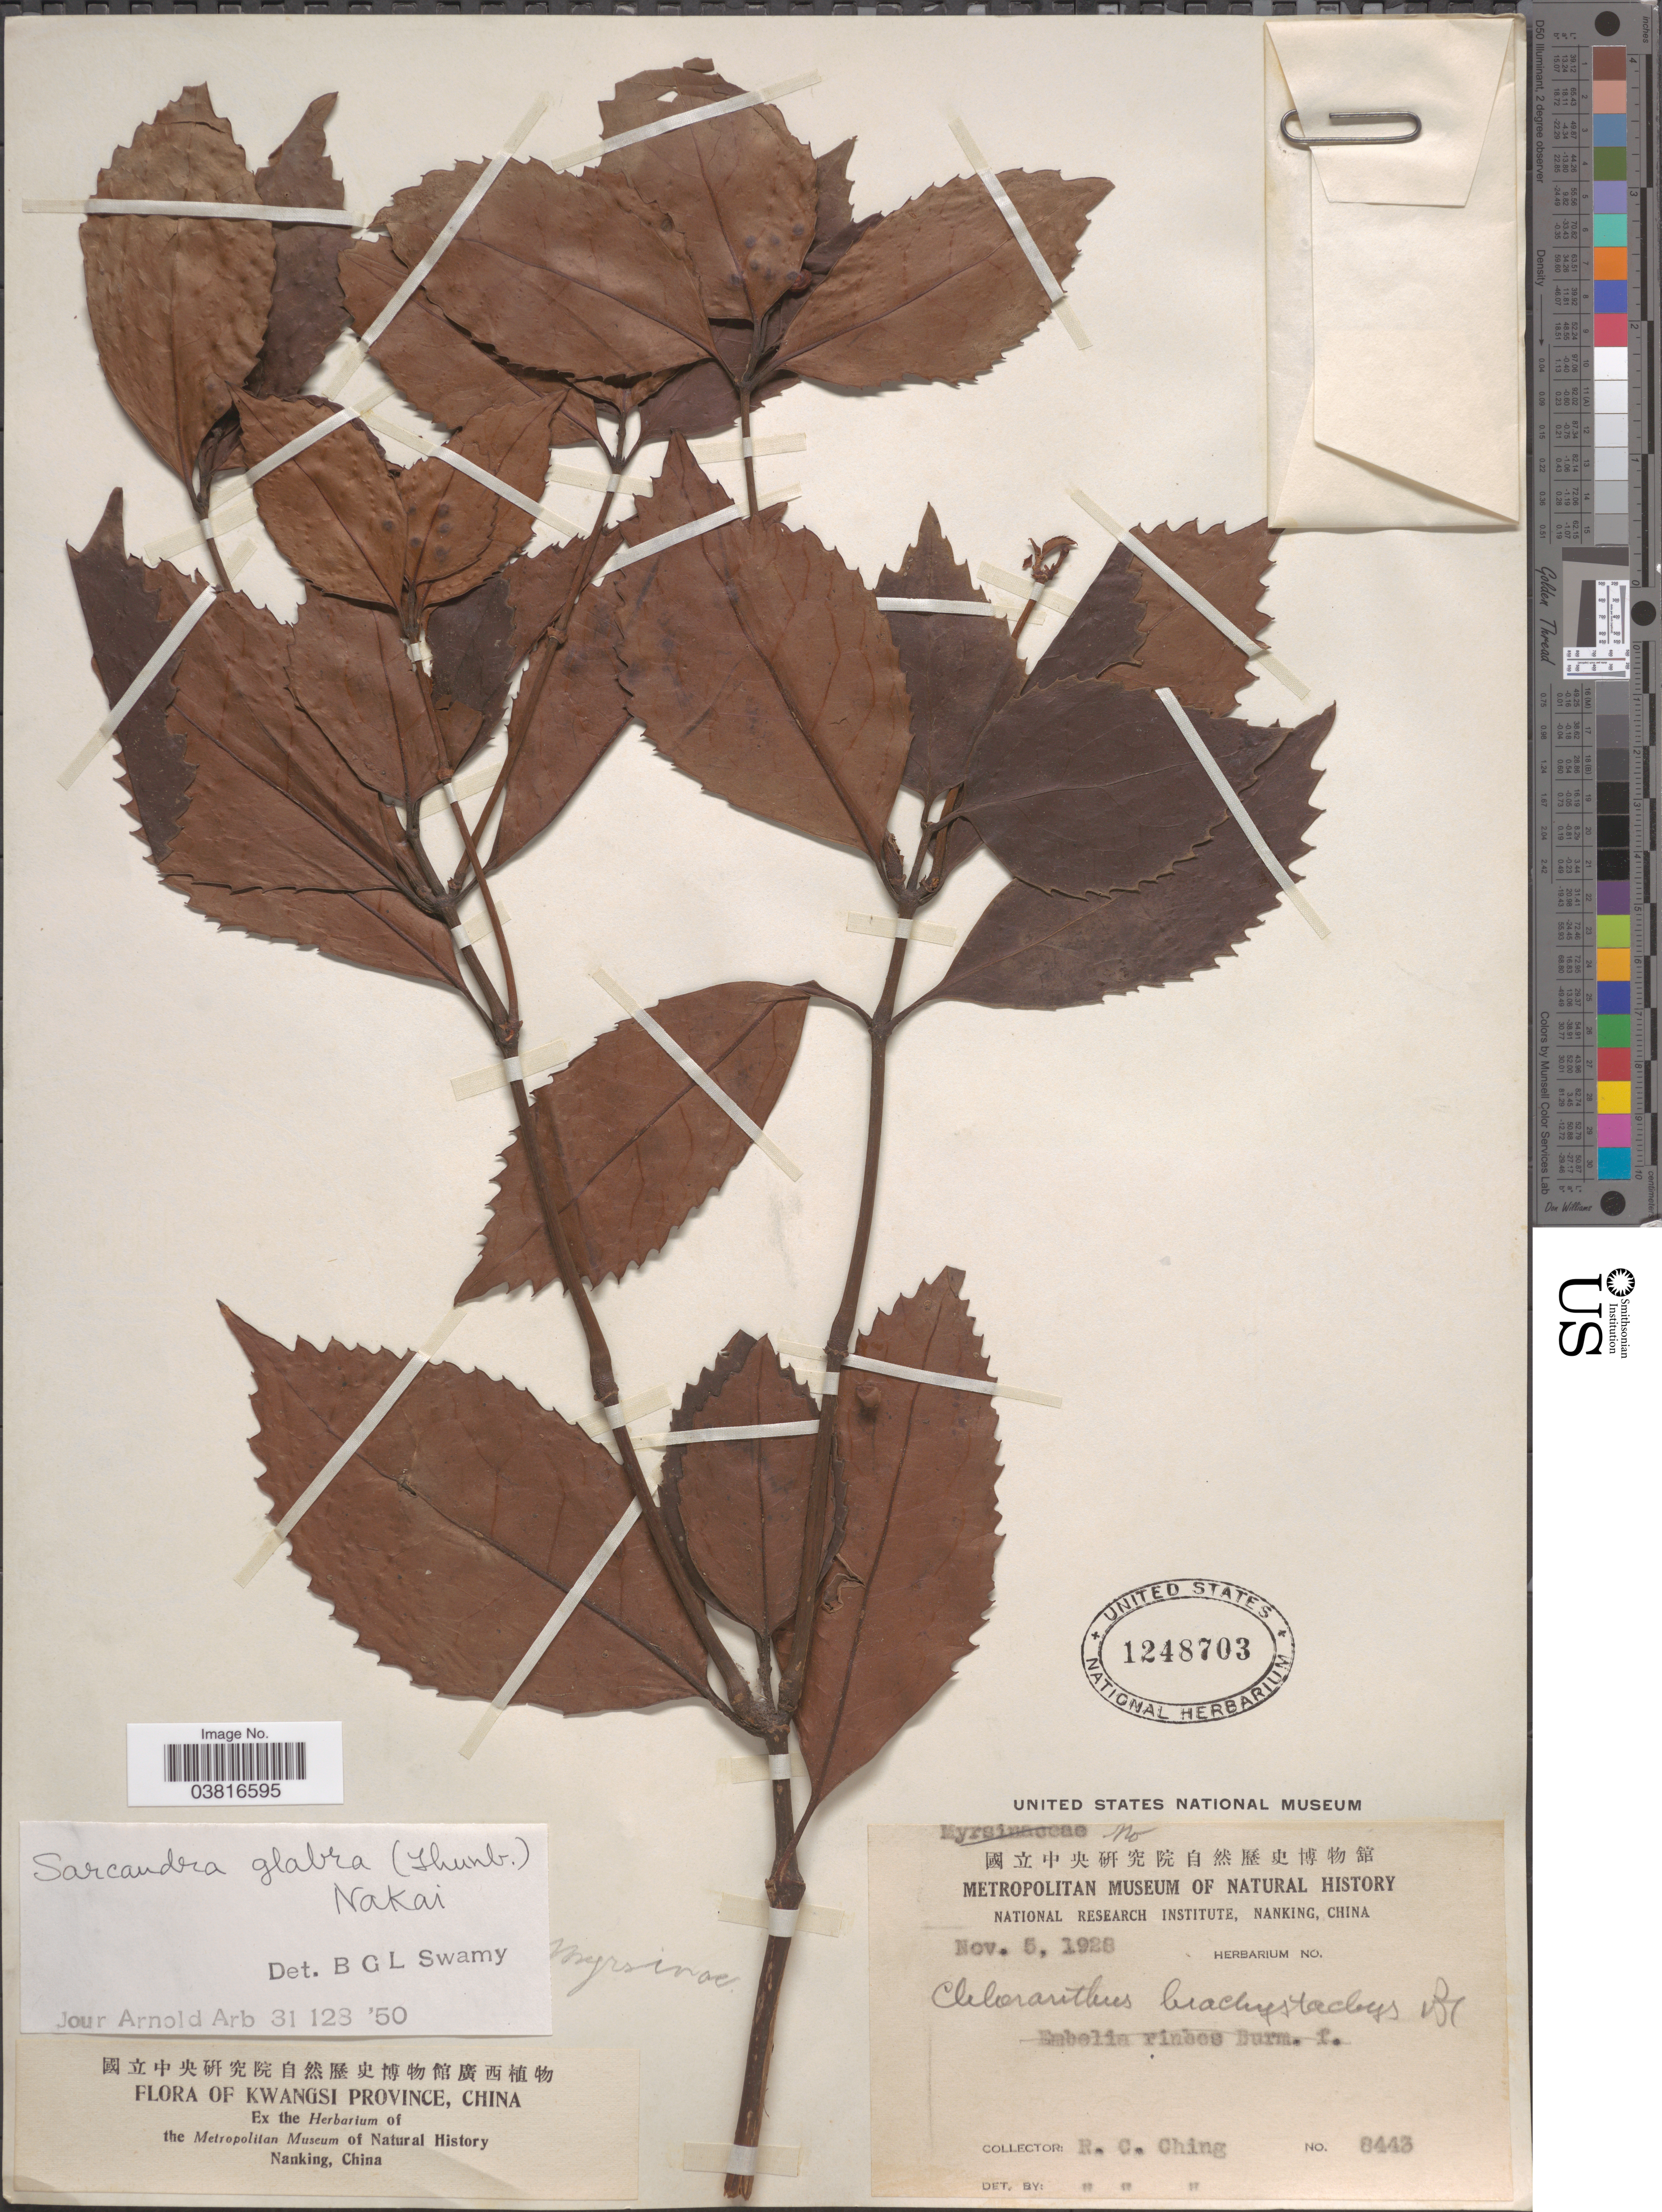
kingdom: Plantae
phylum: Tracheophyta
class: Magnoliopsida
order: Chloranthales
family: Chloranthaceae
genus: Sarcandra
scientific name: Sarcandra glabra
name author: (Thunb.) Nakai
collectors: R. C. Ching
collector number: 8443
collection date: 1928-11-05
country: China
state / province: Guangxi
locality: Kwangsi Province.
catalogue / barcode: US 1248703